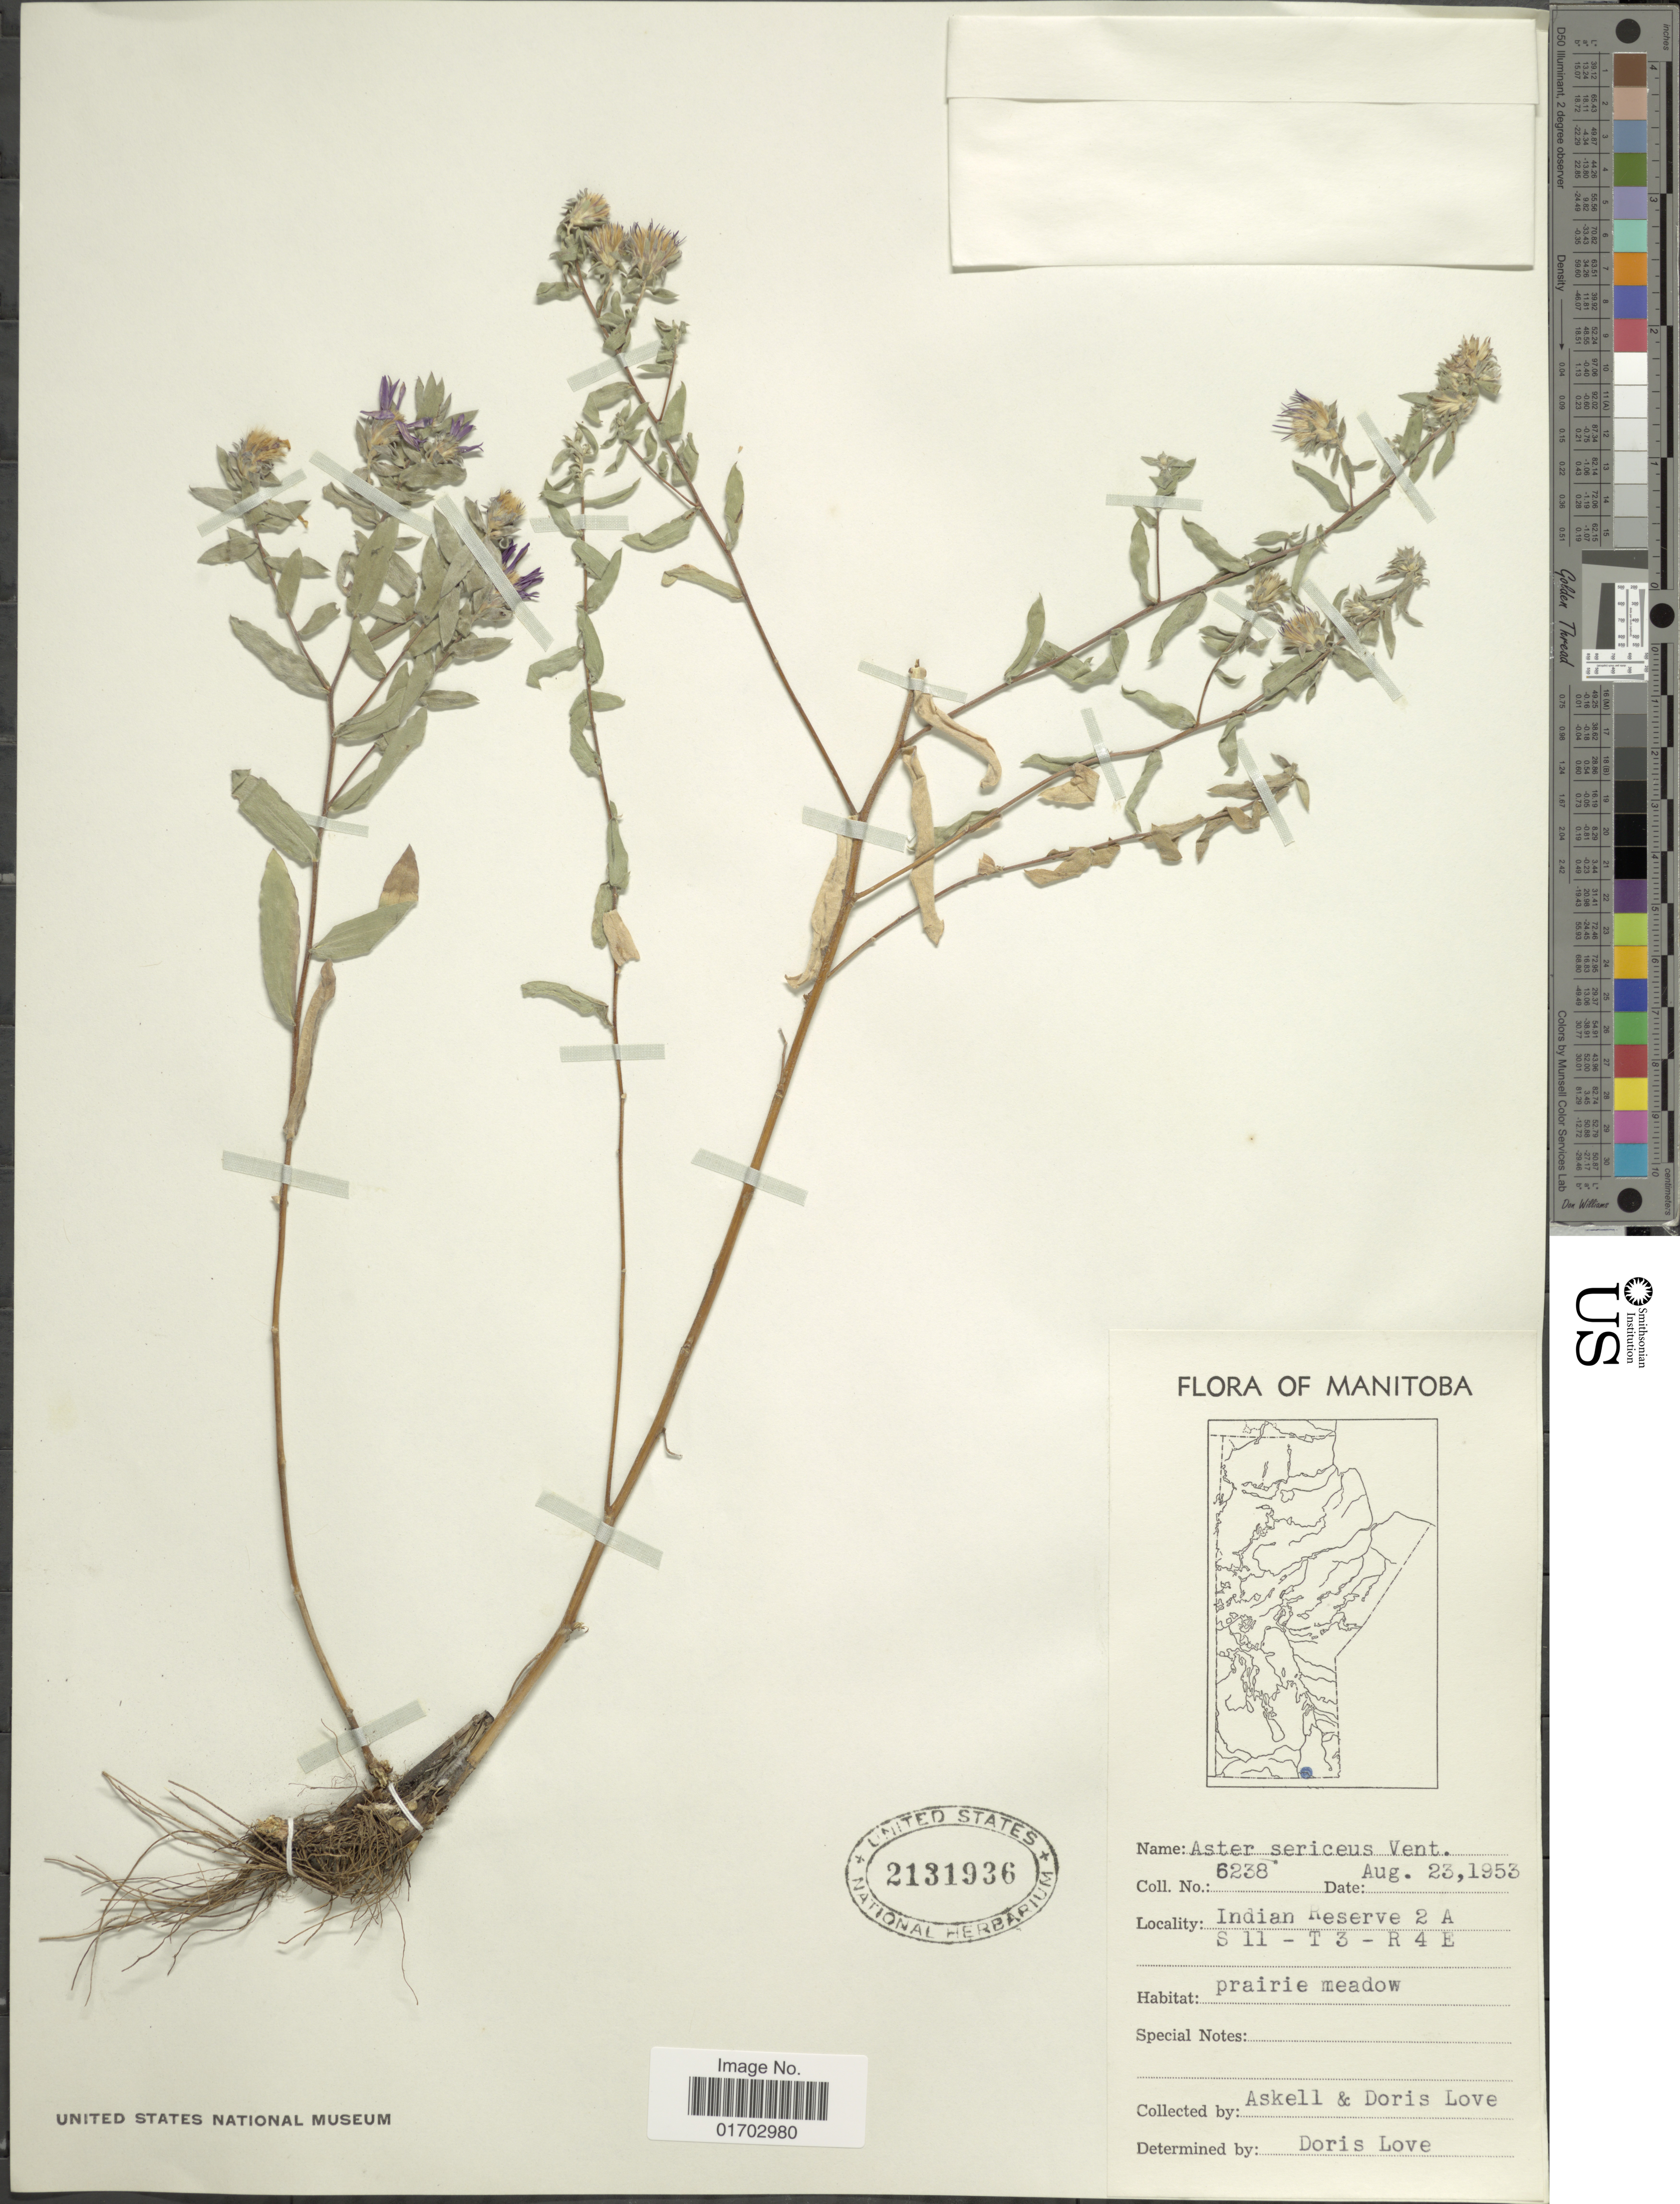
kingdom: Plantae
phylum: Tracheophyta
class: Magnoliopsida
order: Asterales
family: Asteraceae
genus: Symphyotrichum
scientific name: Symphyotrichum sericeum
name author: (Vent.) G.L. Nesom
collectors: Á. Löve & D. Löve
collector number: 6238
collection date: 1953-08-23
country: Canada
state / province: Manitoba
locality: Indian Reserve 2A, S11-T3-R4E.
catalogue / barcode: US 2131936